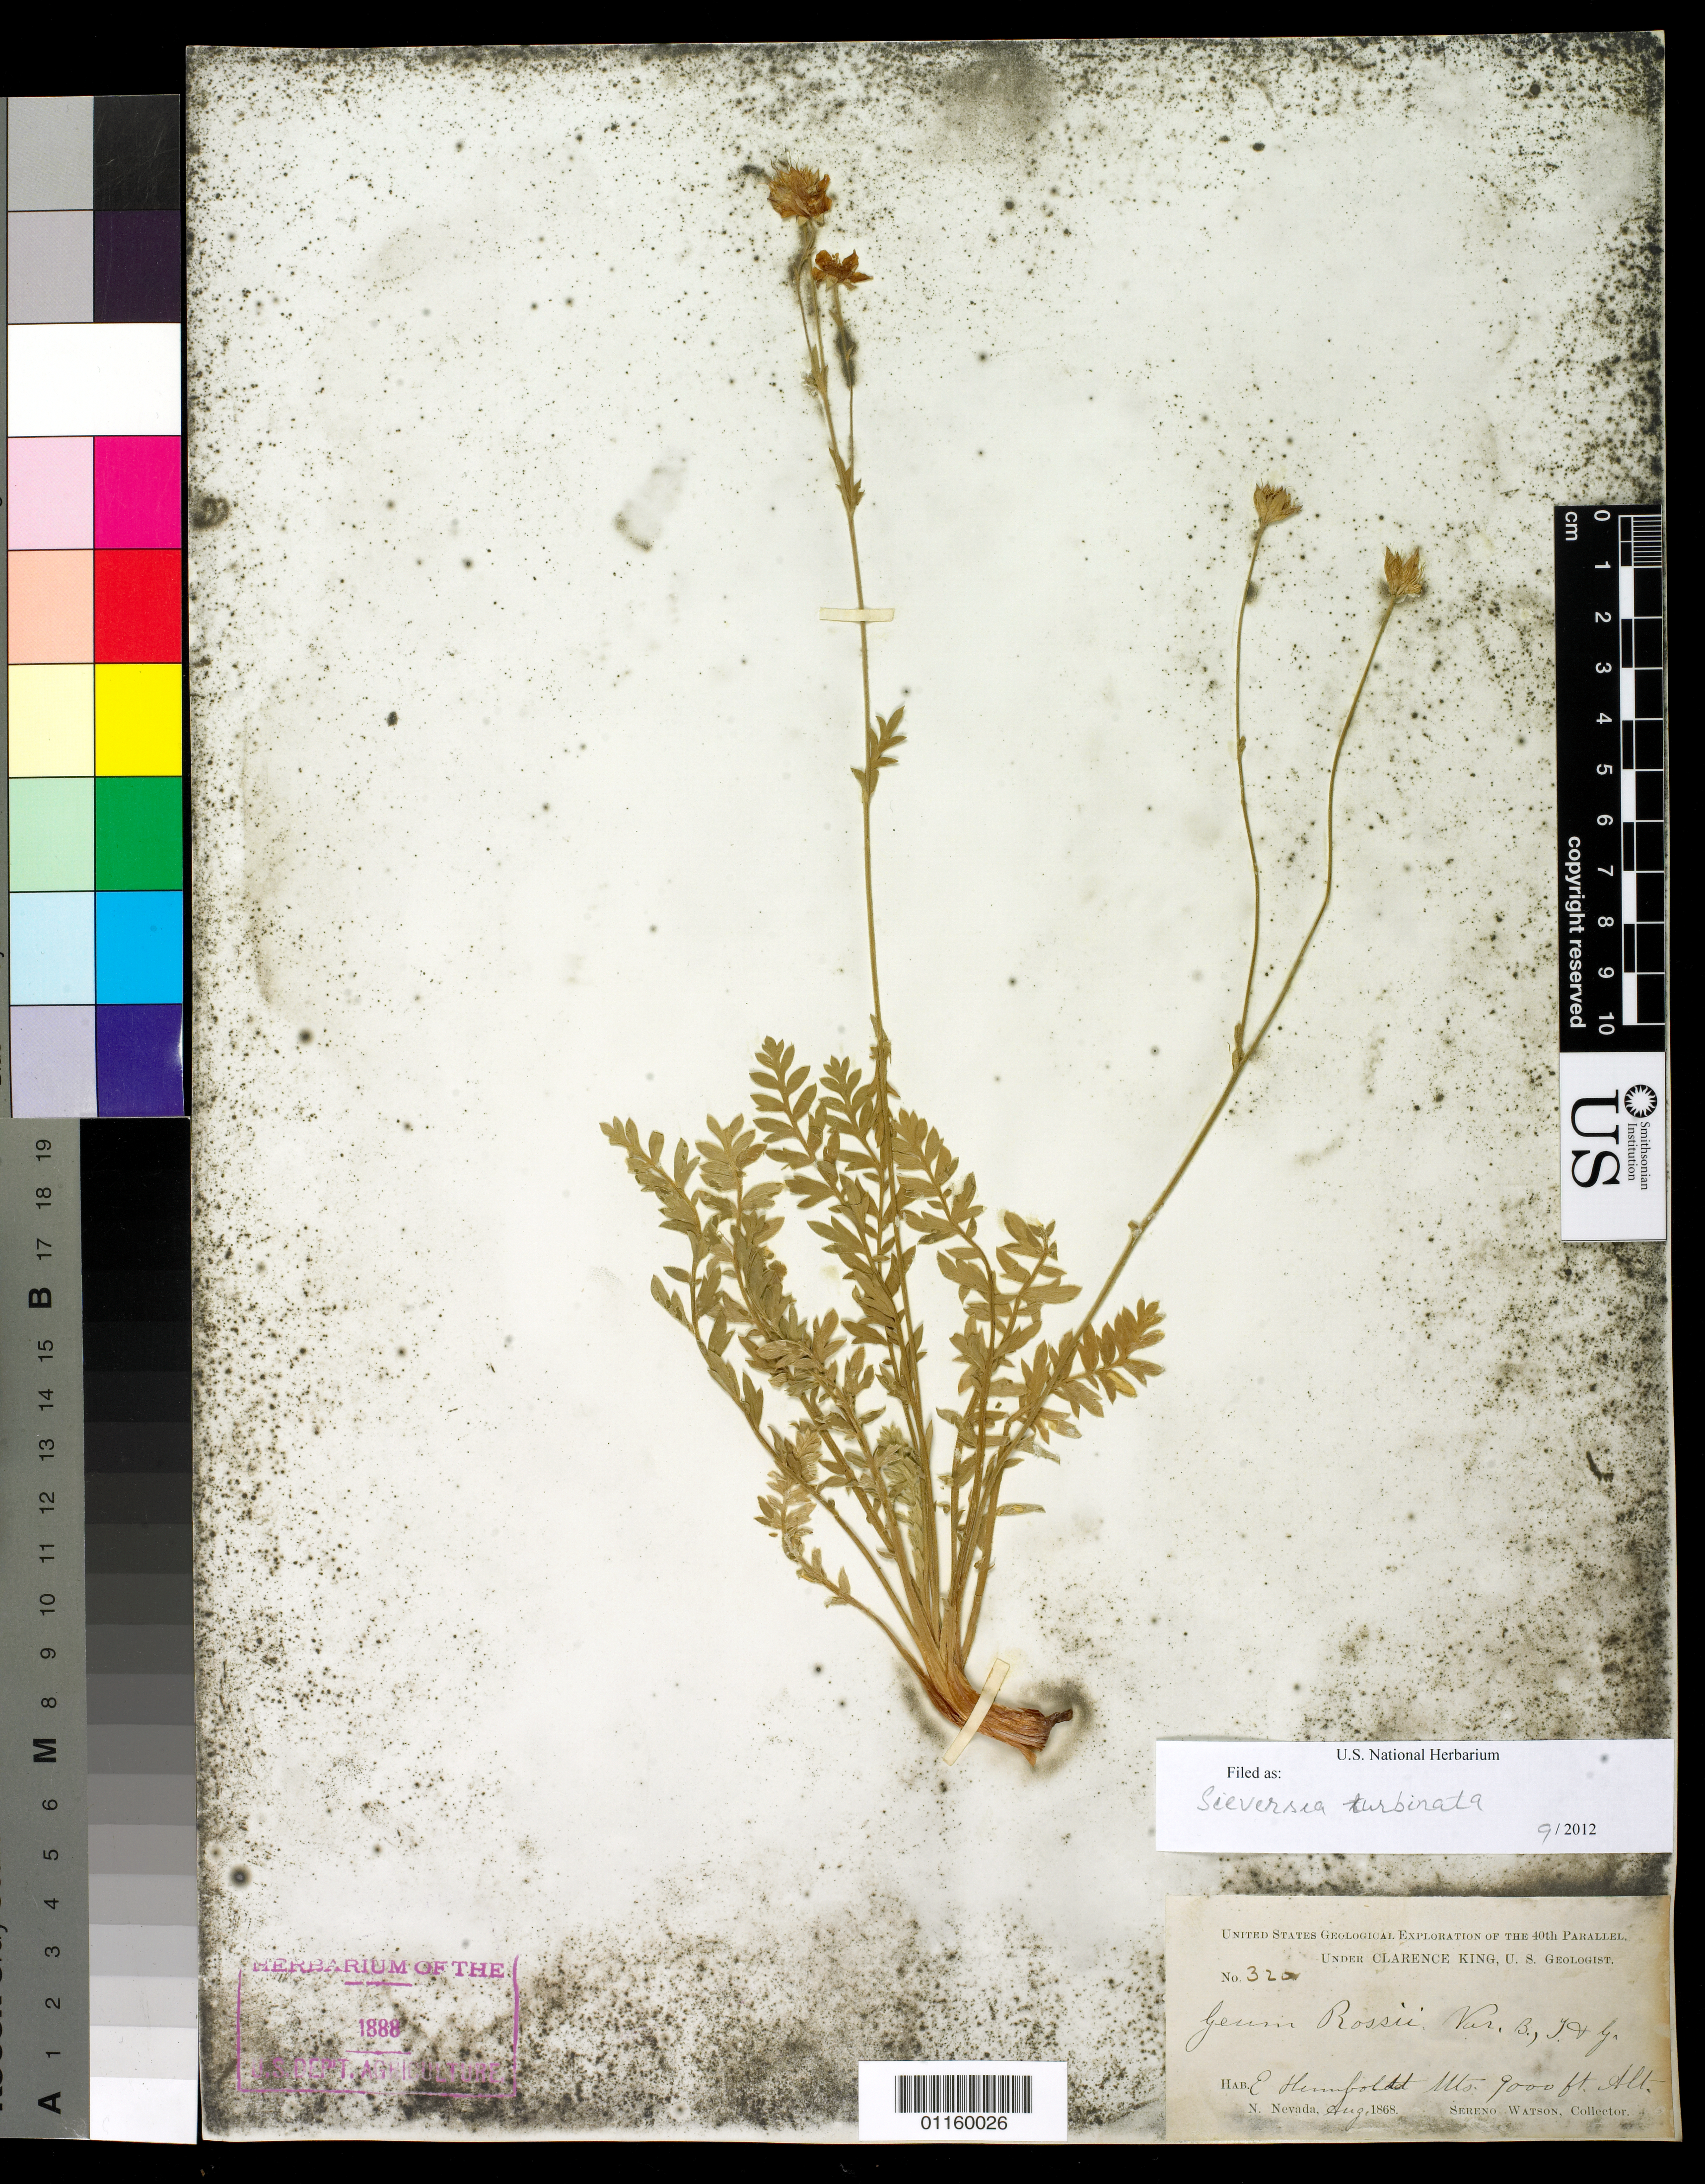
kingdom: Plantae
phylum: Tracheophyta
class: Magnoliopsida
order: Rosales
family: Rosaceae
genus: Geum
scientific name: Geum rossii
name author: (R. Br.) Ser.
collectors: S. Watson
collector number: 320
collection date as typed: Aug 1868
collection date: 1868-08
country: United States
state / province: Nevada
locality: E. Humboldt Mts., N. Nevada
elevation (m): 2743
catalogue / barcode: US 1